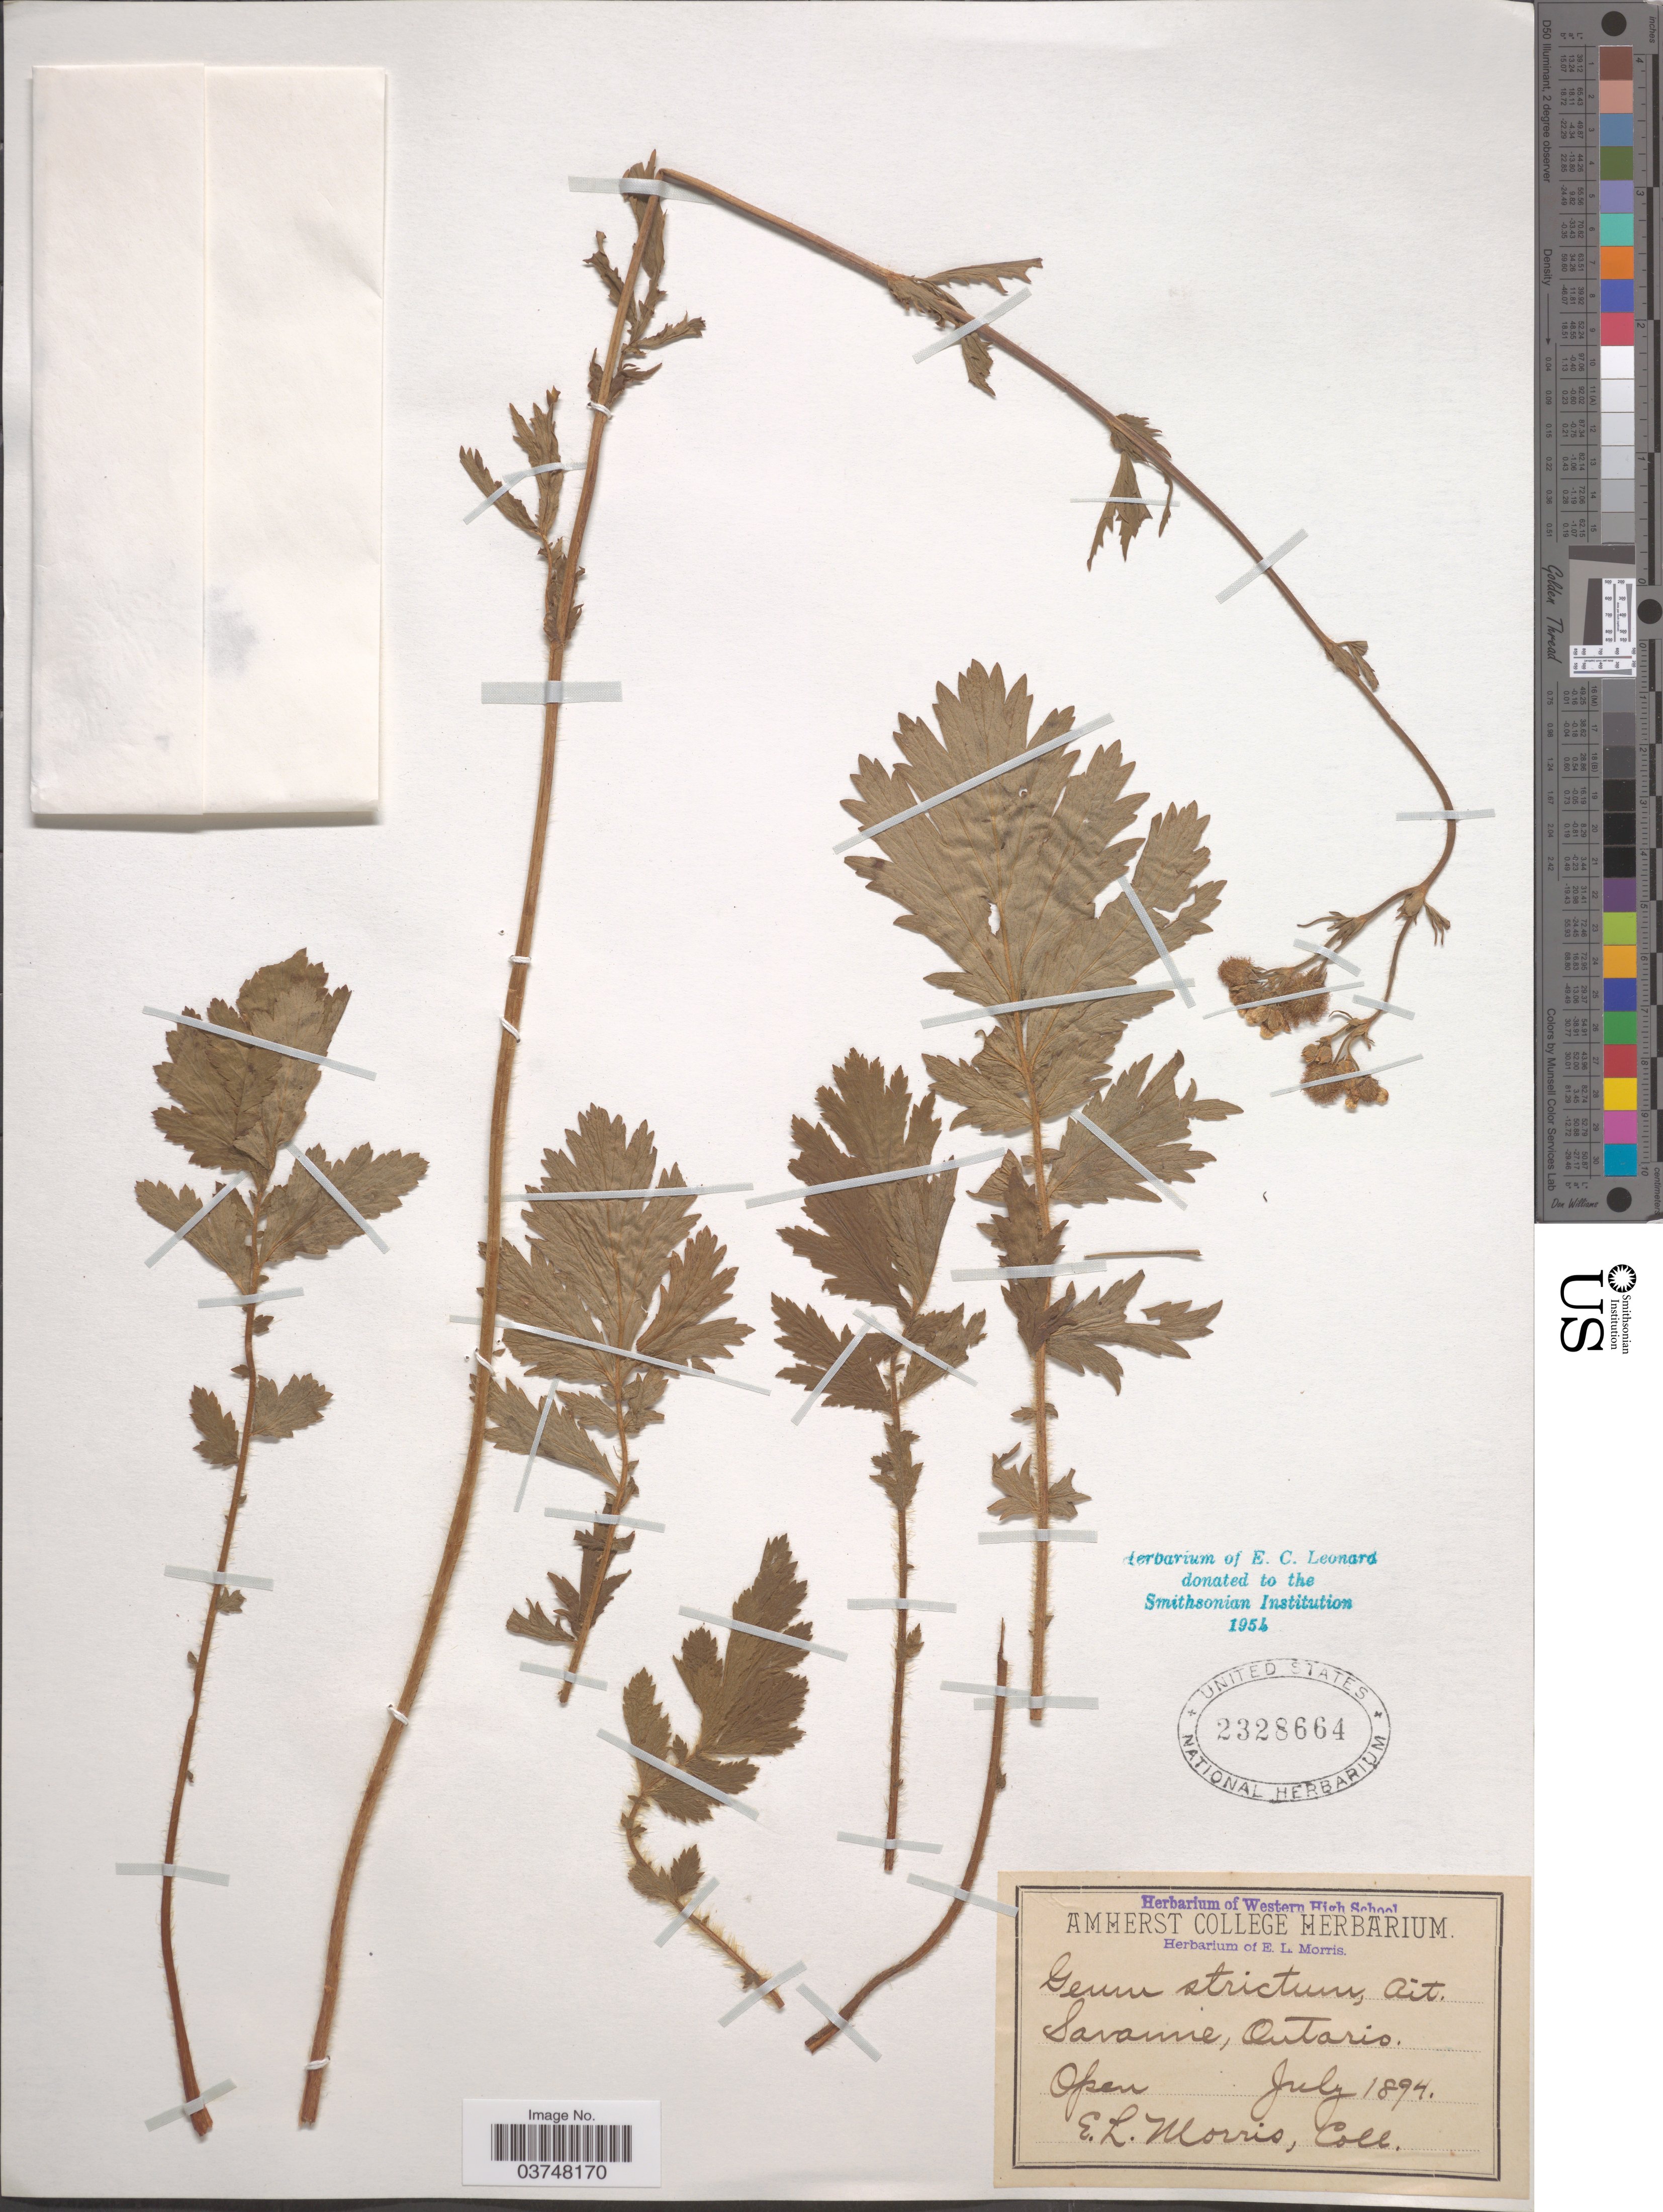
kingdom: Plantae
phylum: Tracheophyta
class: Magnoliopsida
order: Rosales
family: Rosaceae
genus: Geum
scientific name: Geum sp.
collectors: E. Morris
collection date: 1894-07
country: Canada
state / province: Ontario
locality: Savanne.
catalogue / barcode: US 2328664